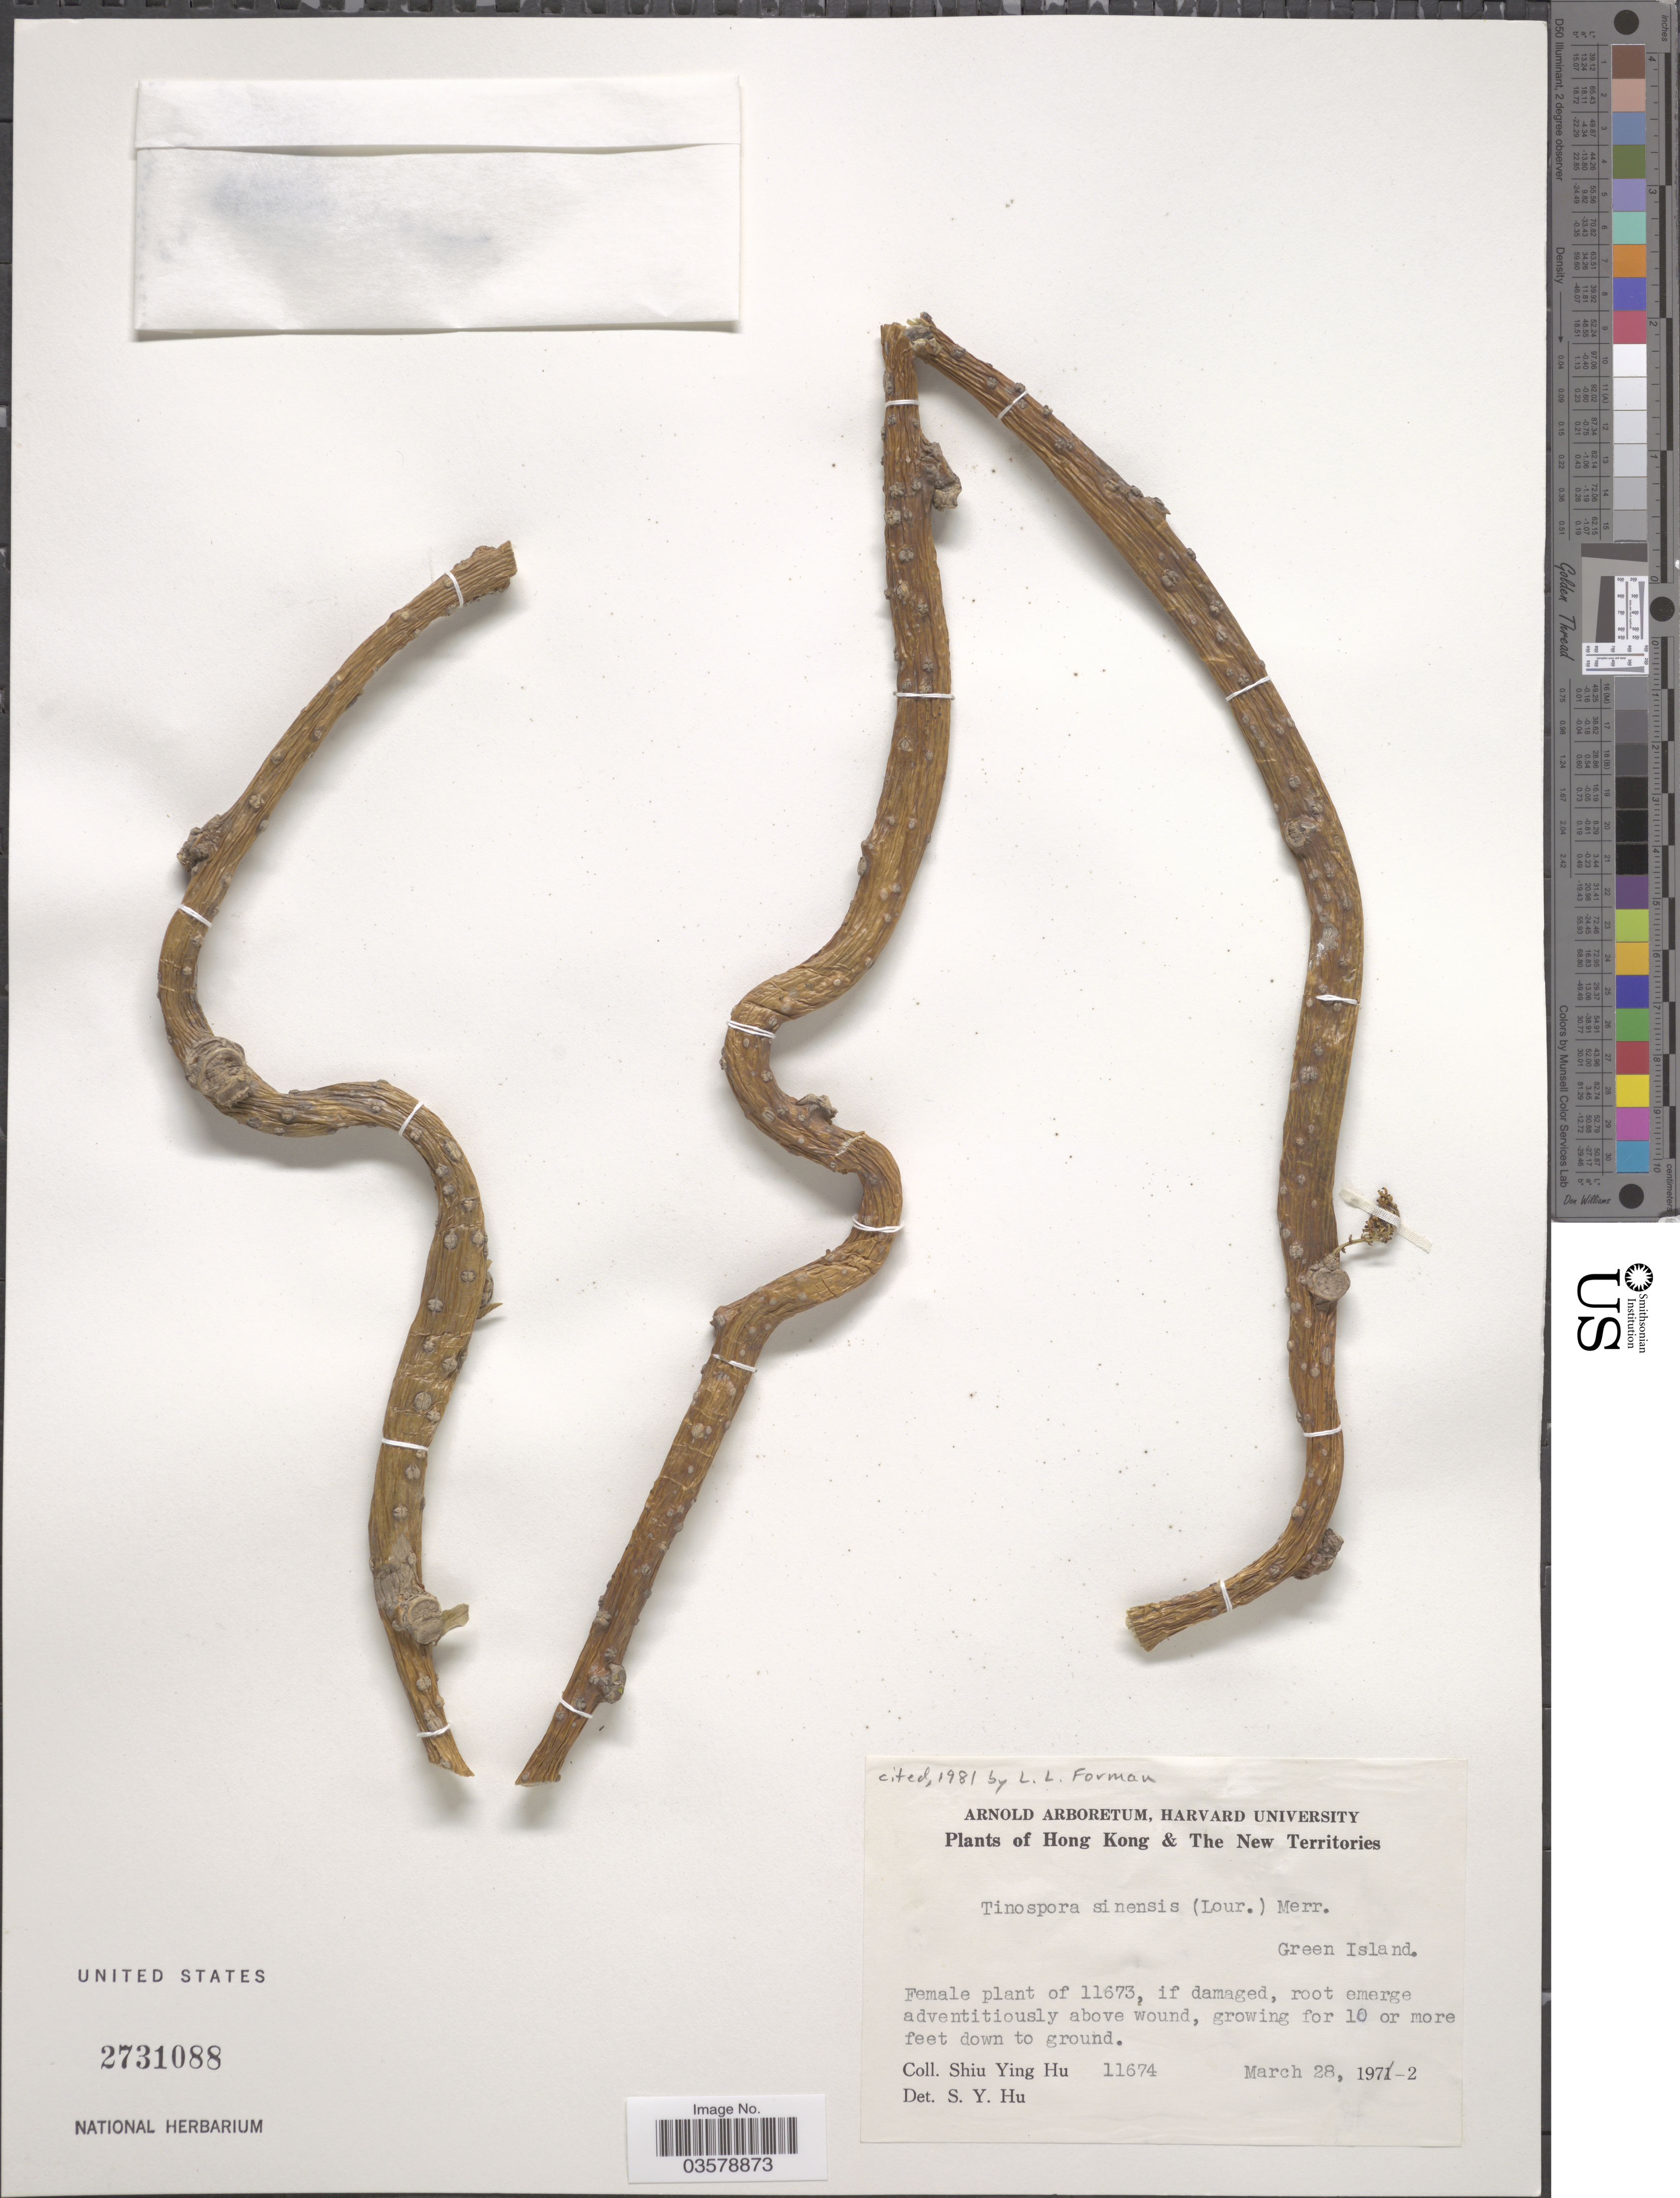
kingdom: Plantae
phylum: Tracheophyta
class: Magnoliopsida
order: Ranunculales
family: Menispermaceae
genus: Tinospora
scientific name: Tinospora sinensis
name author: (Lour.) Merr.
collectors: S. Y. Hu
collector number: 11674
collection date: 1972-03-28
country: China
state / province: Hong Kong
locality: Hong Kong & the New Territories. Green Island.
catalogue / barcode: US 2731088